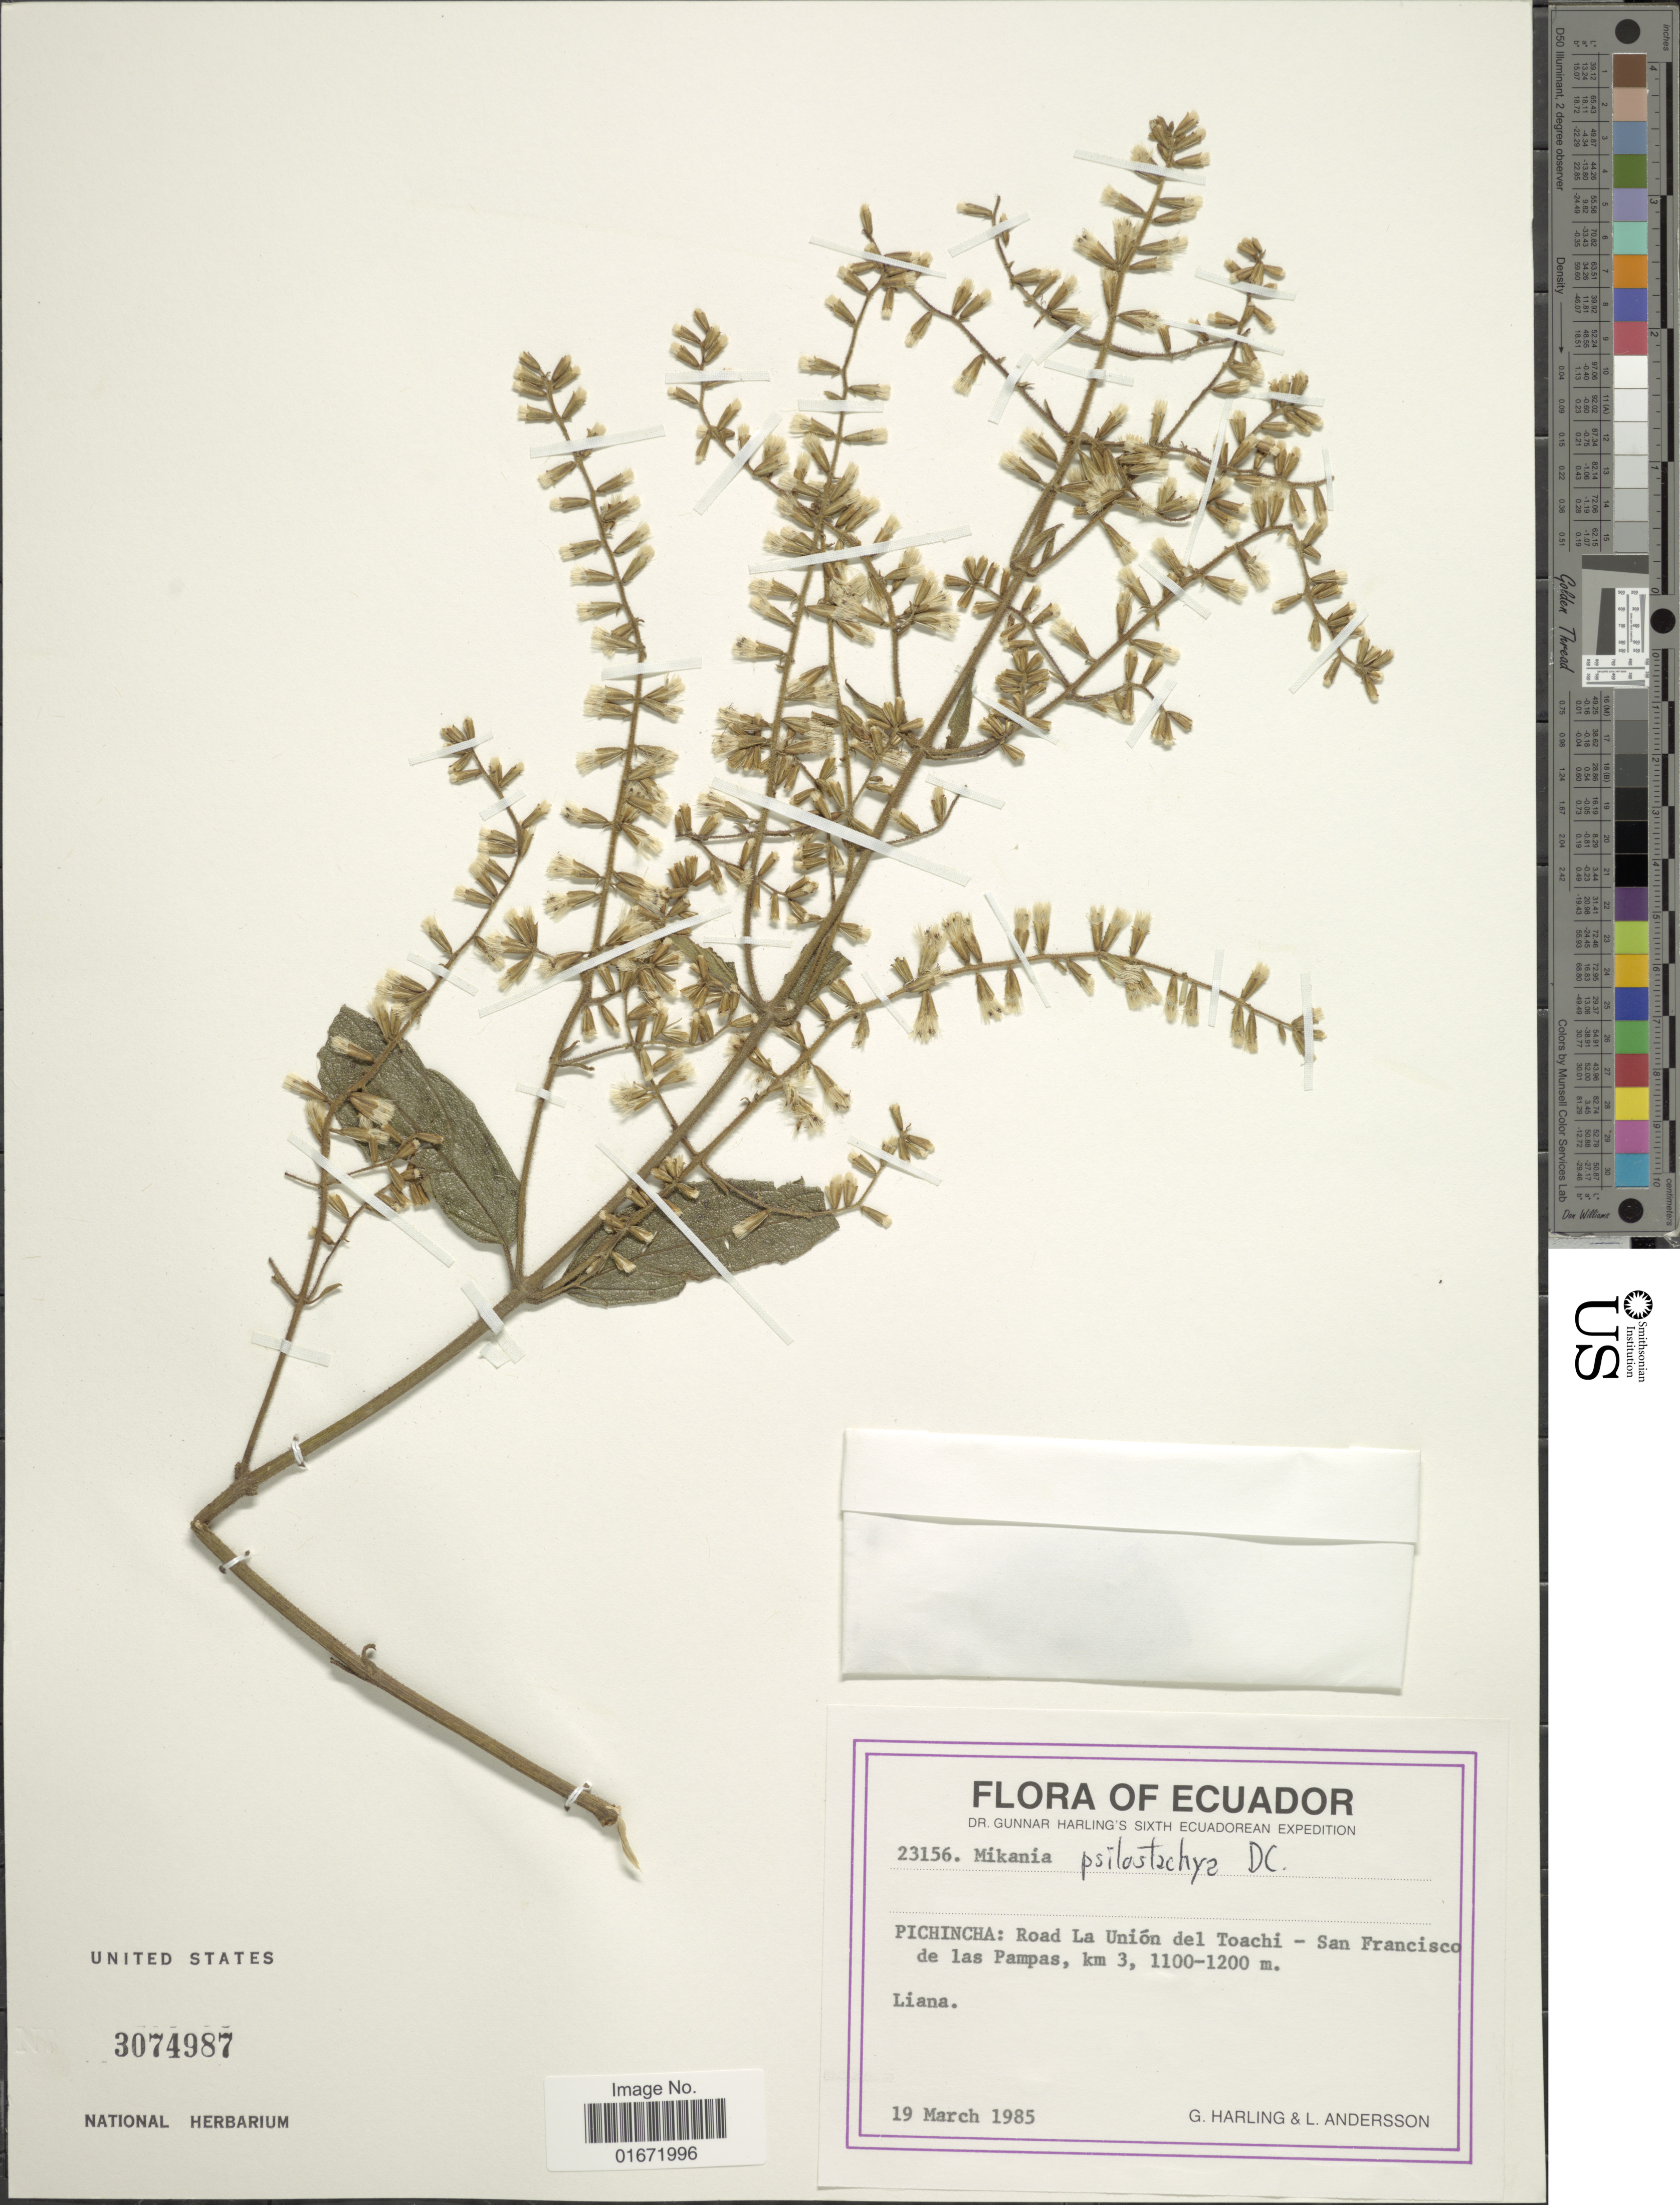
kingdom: Plantae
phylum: Tracheophyta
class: Magnoliopsida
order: Asterales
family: Asteraceae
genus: Mikania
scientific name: Mikania psilostachya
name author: DC.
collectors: G. Harling & L. Andersson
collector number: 23156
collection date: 1985-03-19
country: Ecuador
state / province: Pichincha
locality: Pichincha: Road La Unión del Toachi - San Francisco de las Pampas, km 3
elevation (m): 1100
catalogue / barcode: US 3074987